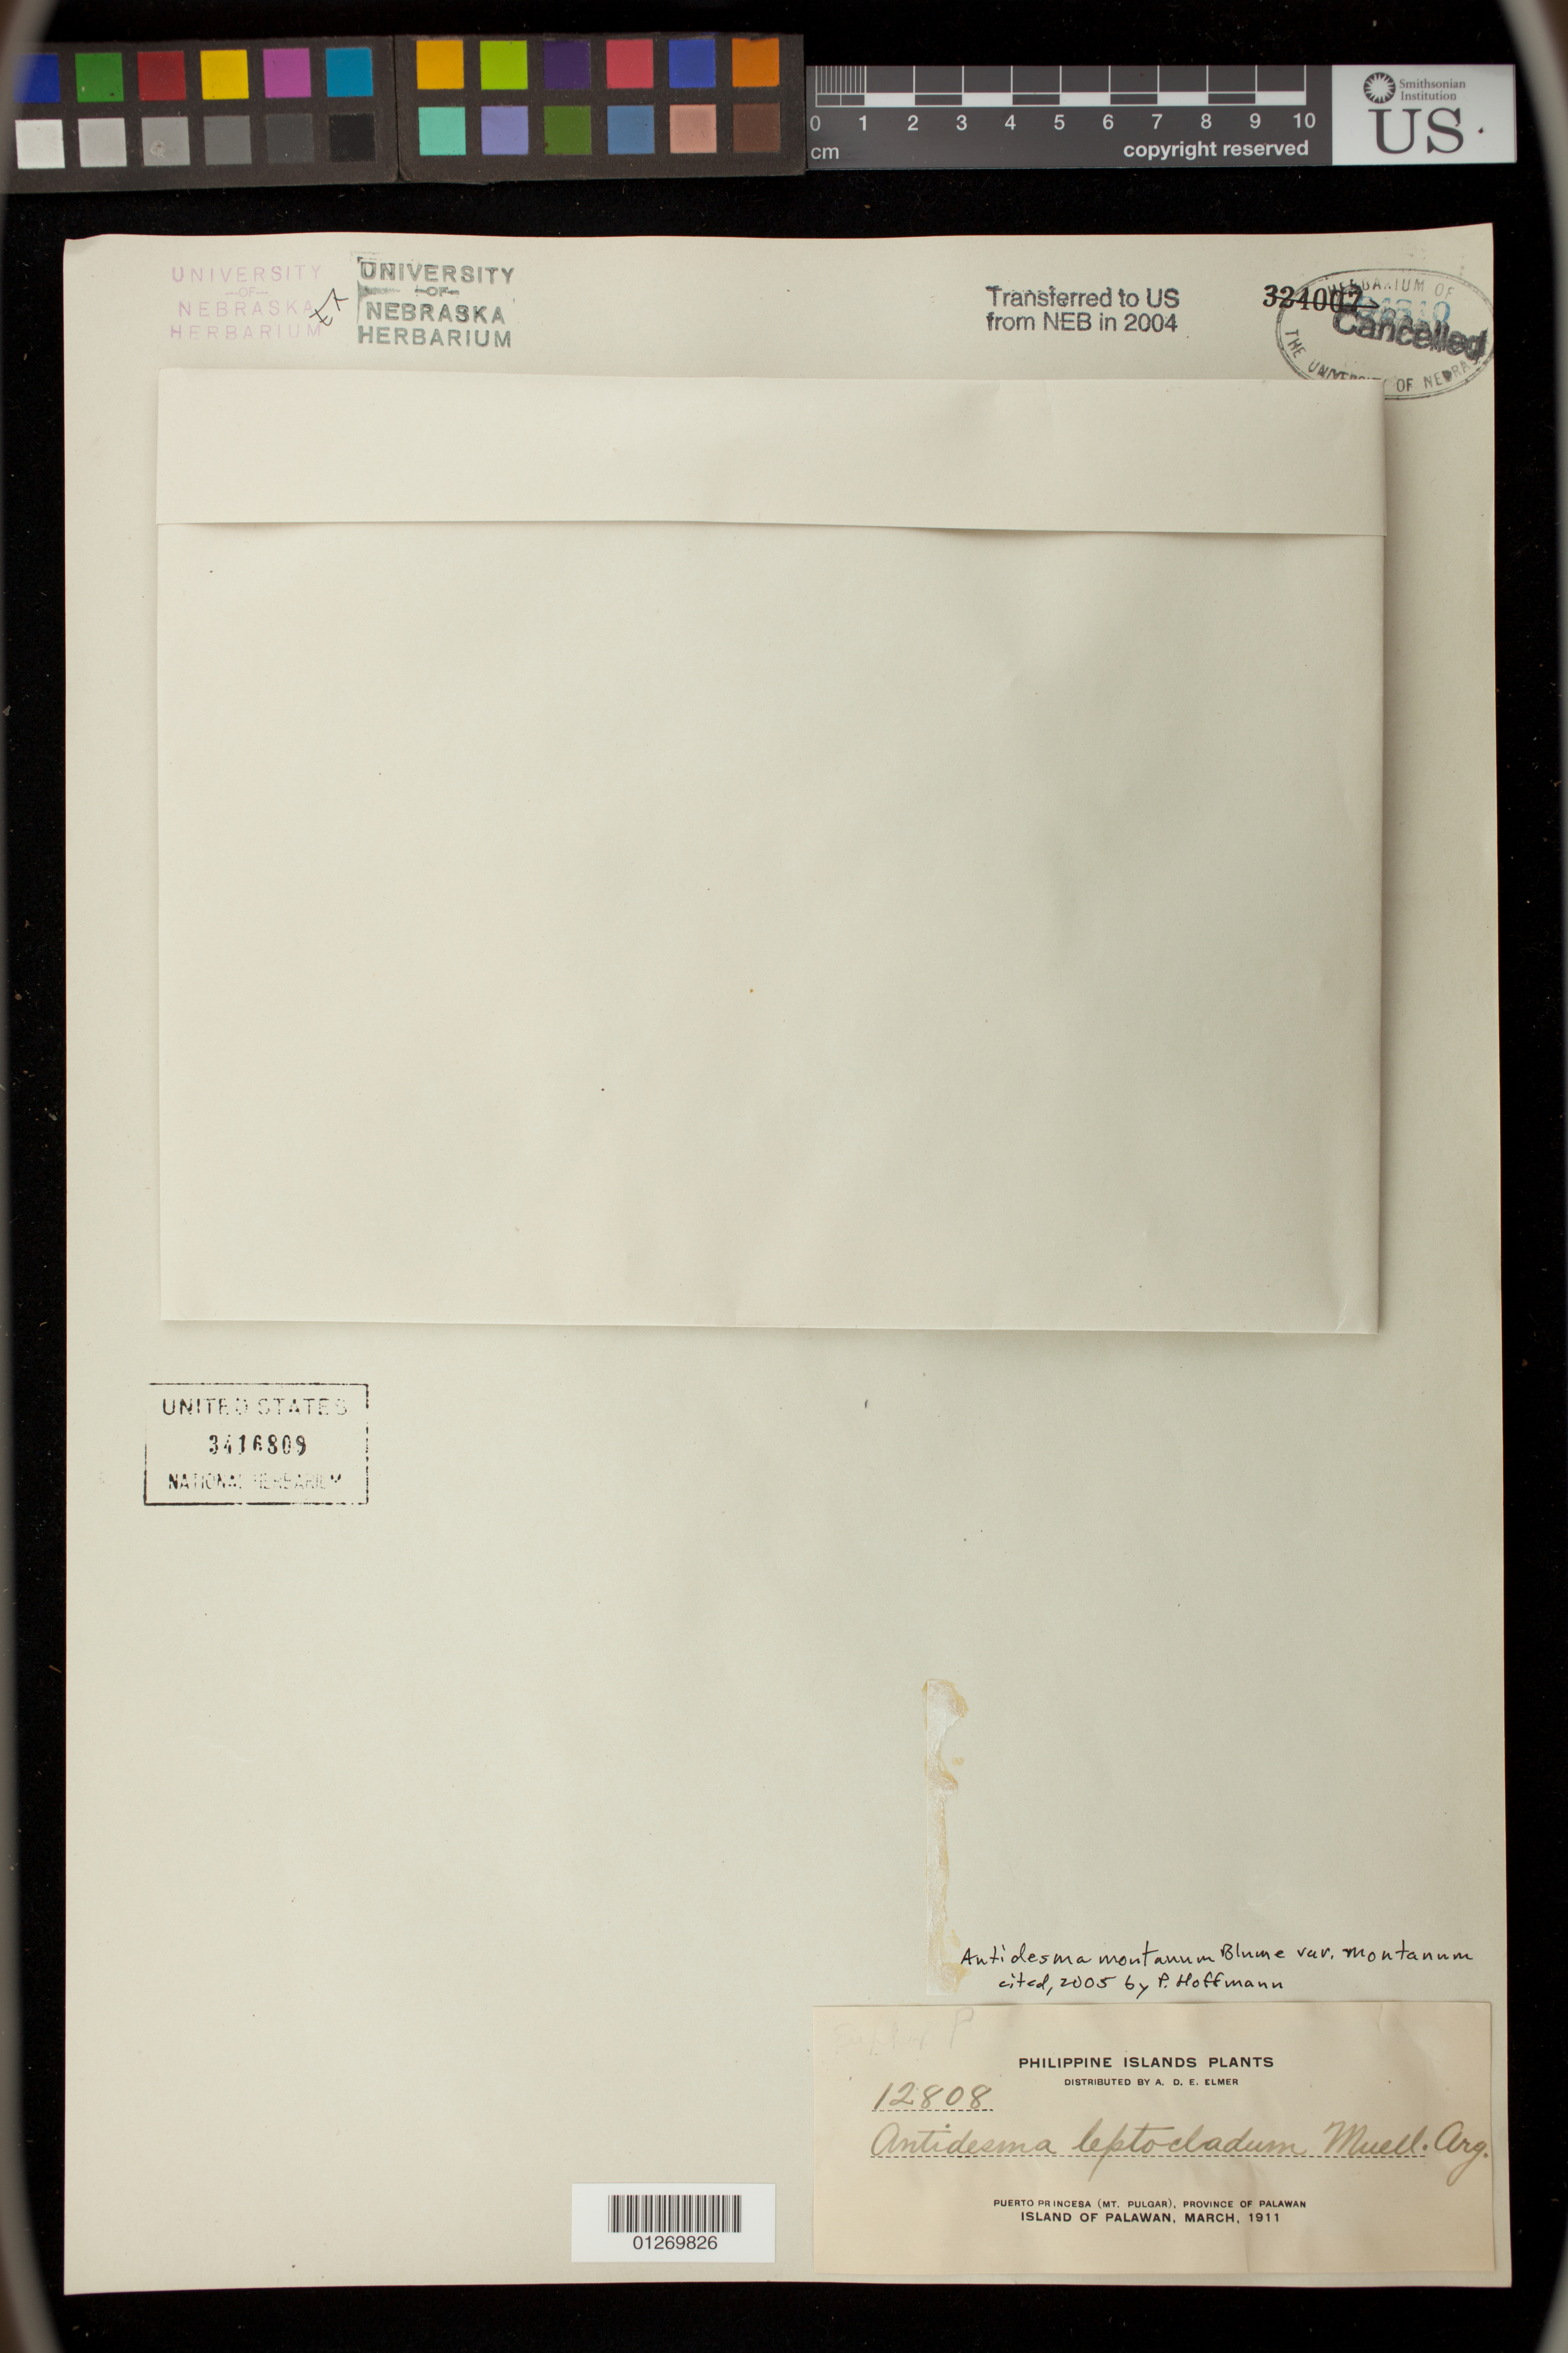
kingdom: Plantae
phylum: Tracheophyta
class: Magnoliopsida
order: Malpighiales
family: Phyllanthaceae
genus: Antidesma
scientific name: Antidesma montanum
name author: Blume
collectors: A. D. E. Elmer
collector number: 12808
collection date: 1911-03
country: Philippines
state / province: Mimaropa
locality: Puerto Princesa (Mt. Pulgar), Province of Palawan, Island of Palawan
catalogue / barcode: US 3416809